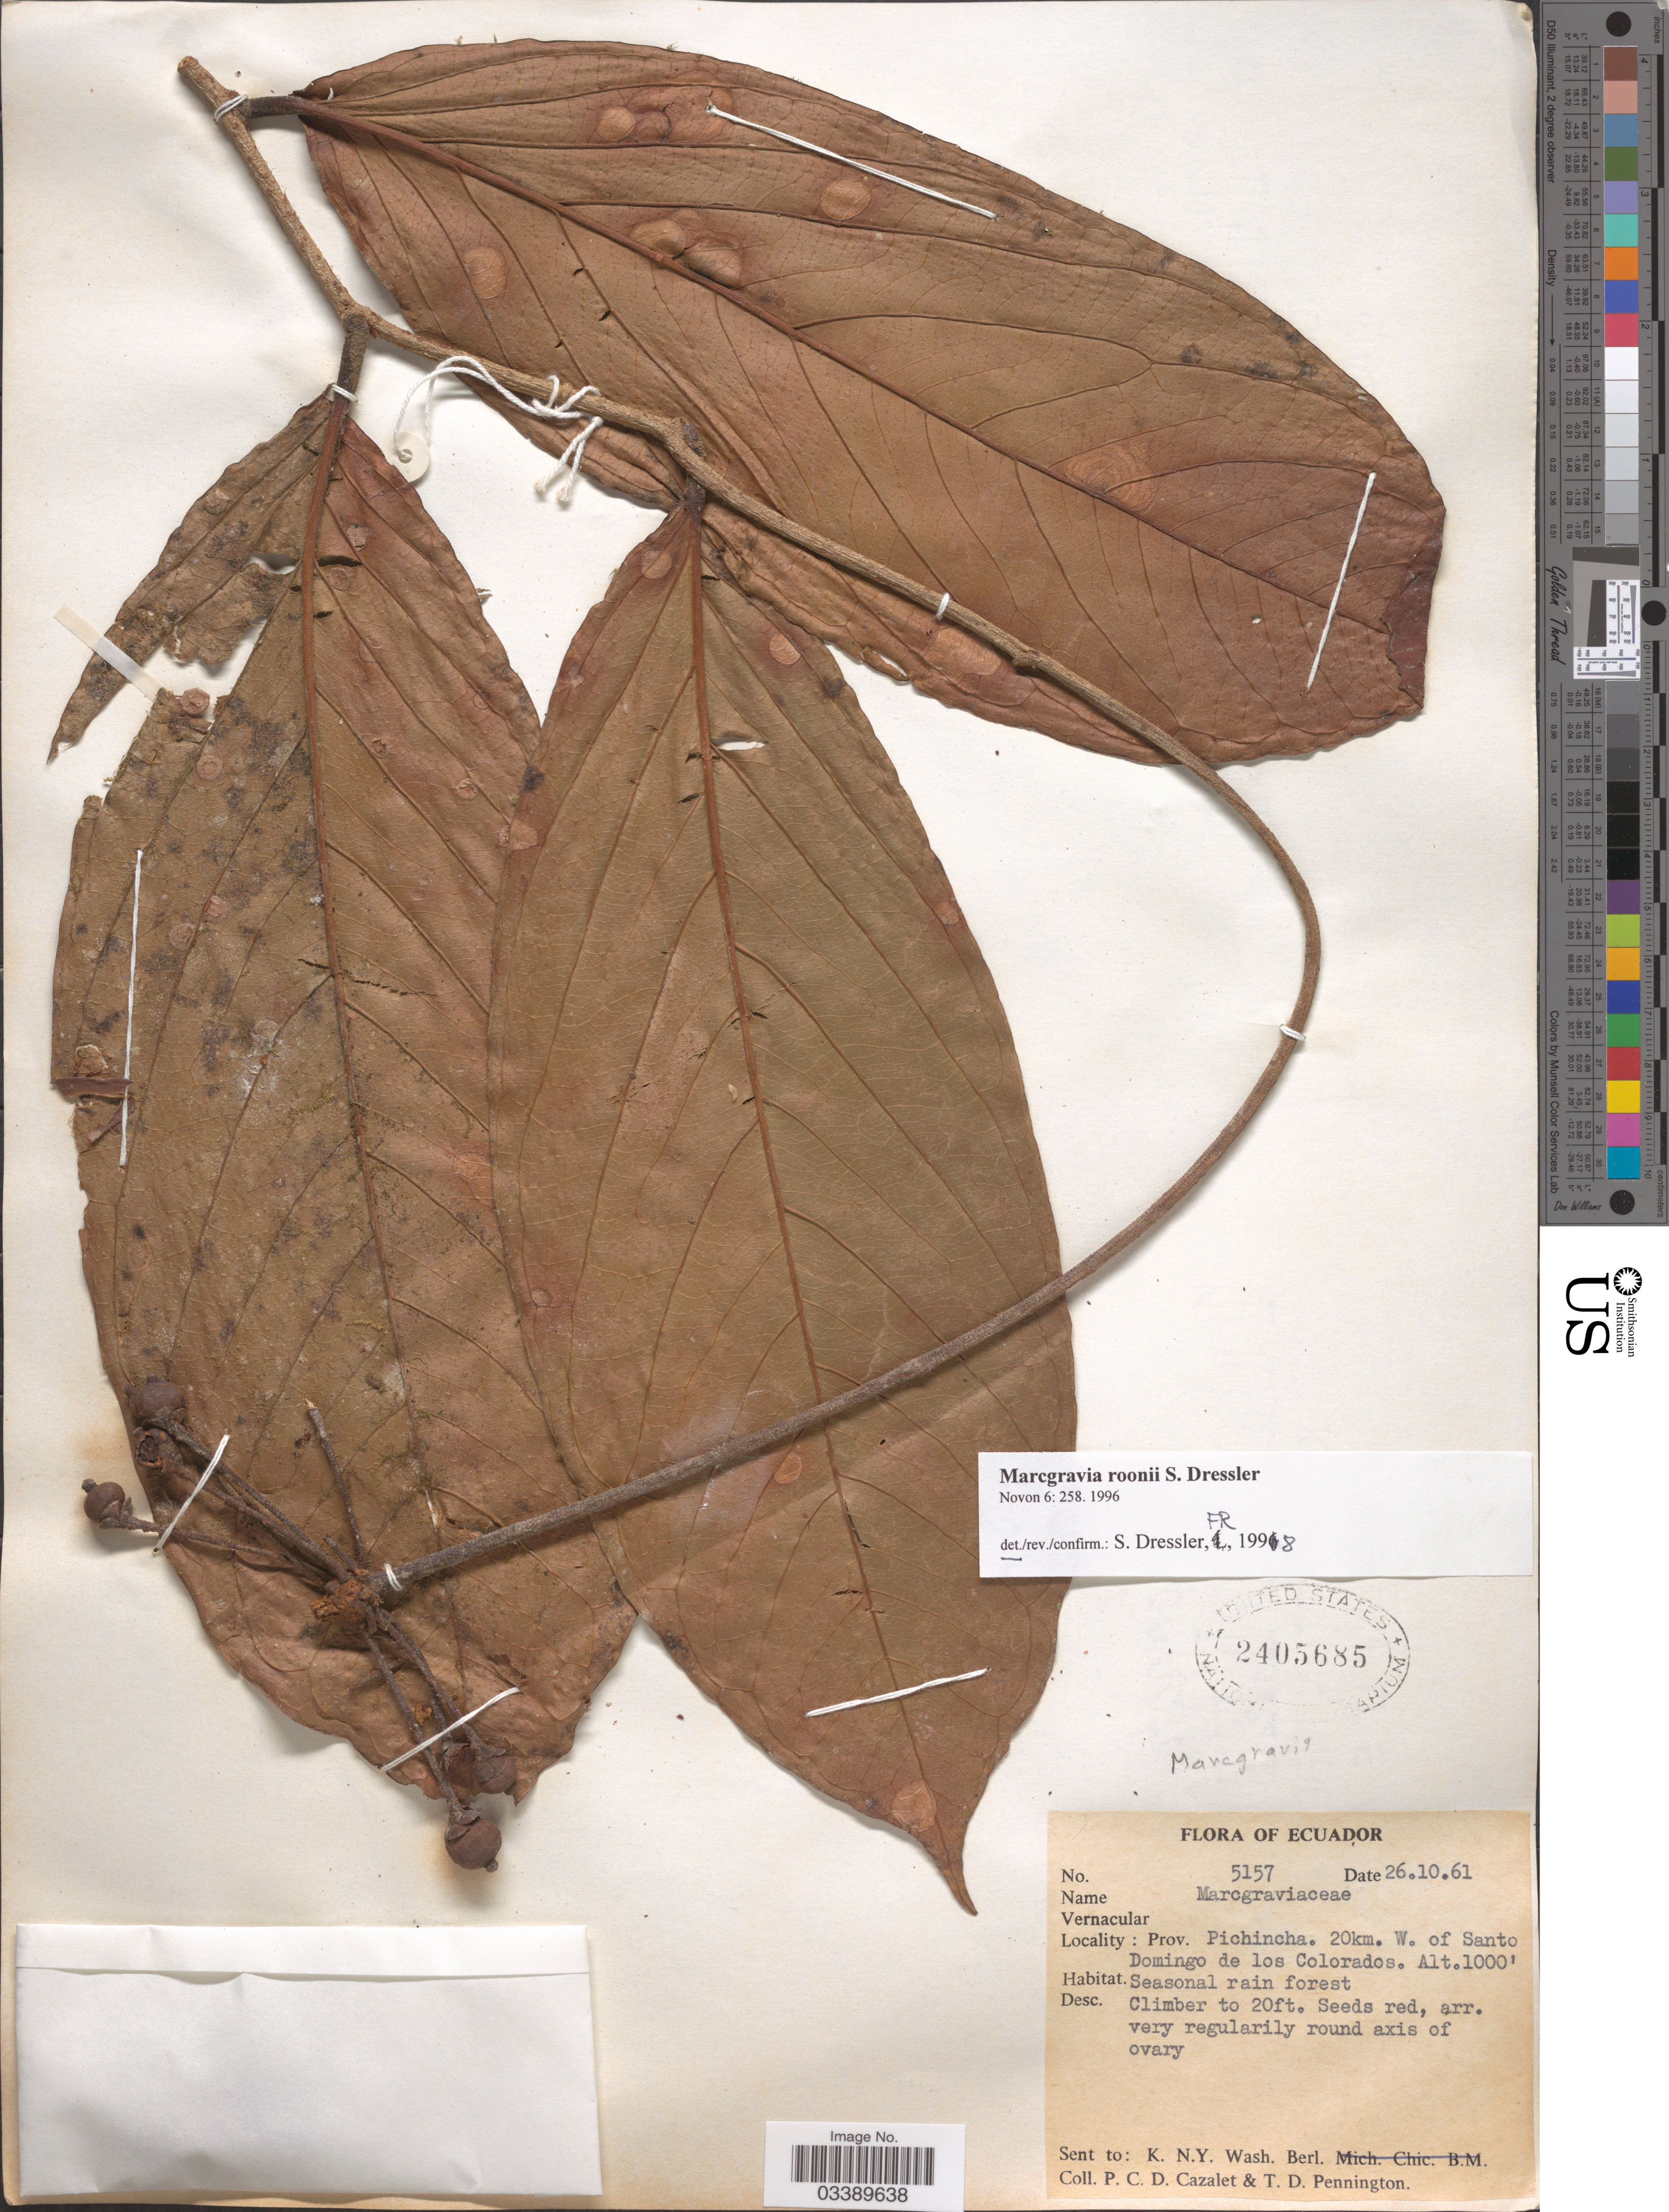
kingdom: Plantae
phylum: Tracheophyta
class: Magnoliopsida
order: Ericales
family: Marcgraviaceae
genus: Marcgravia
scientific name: Marcgravia roonii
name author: S. Dressler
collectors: P. C. D. Cazalet & T. D. Pennington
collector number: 5157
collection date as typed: Transcribed d/m/y: 26/10/61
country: Ecuador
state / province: Pichincha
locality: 20km. W. of Santo Domingo de los Colorados.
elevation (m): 305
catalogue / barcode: US 2405685